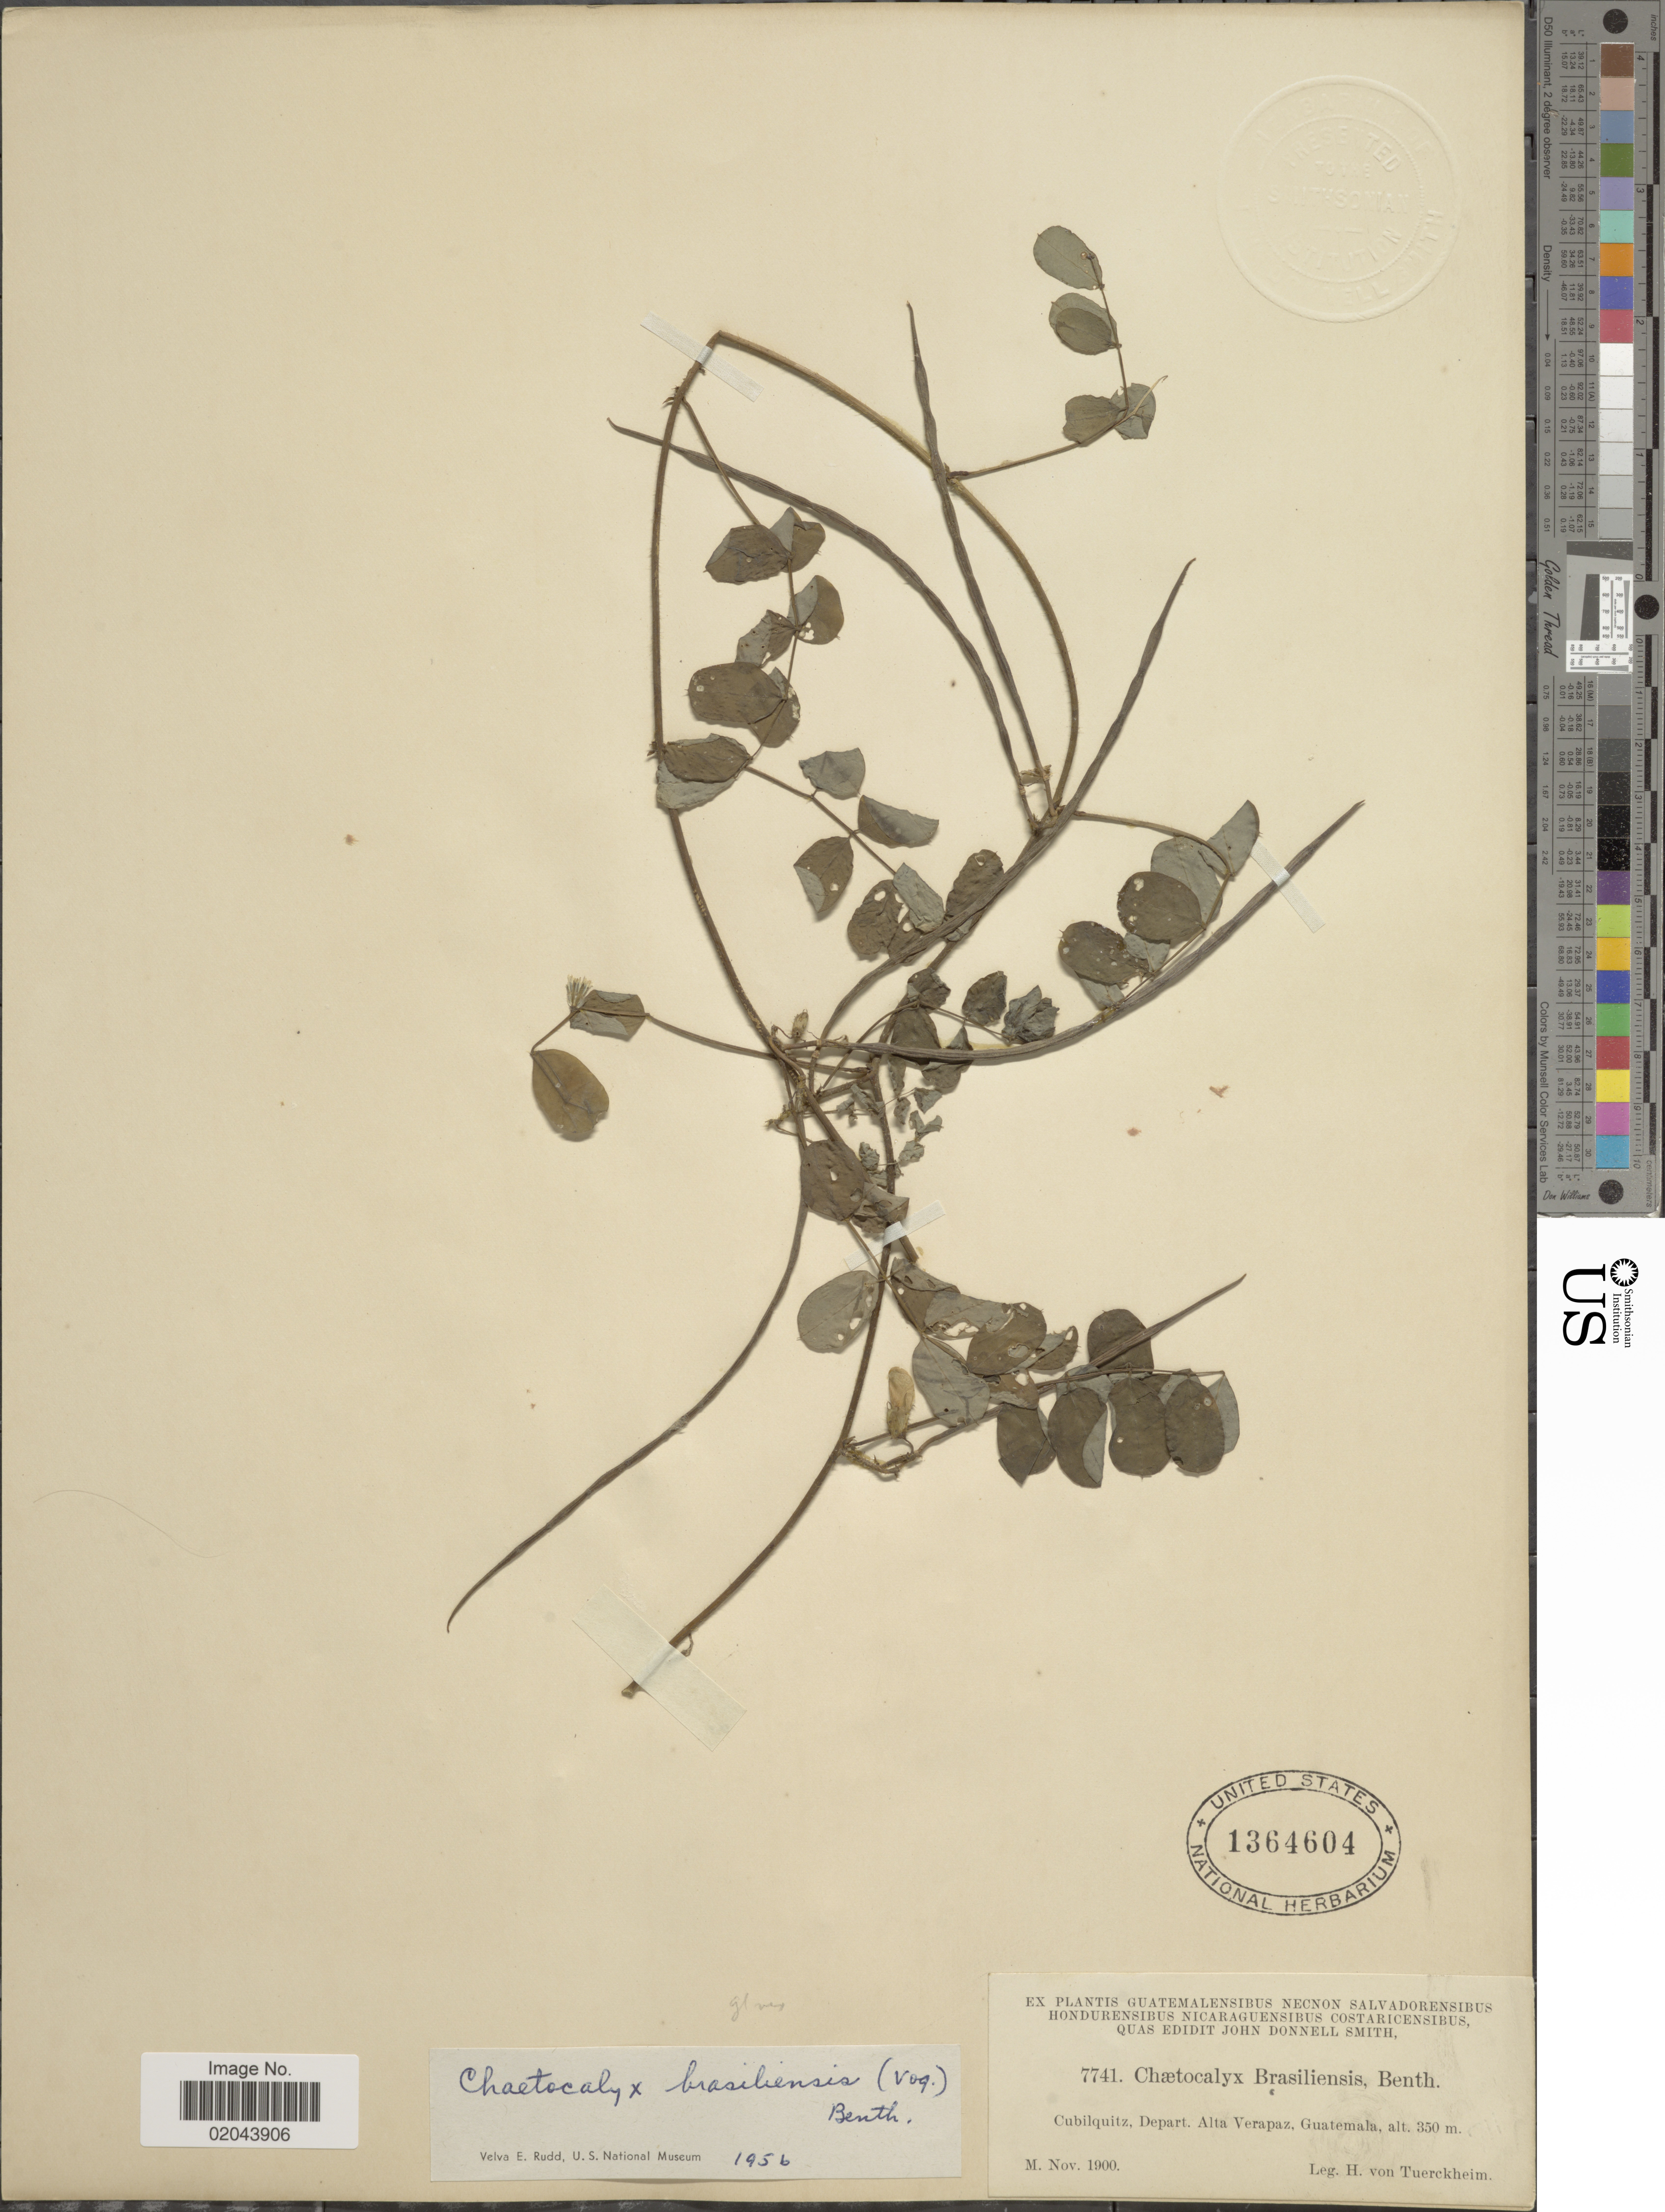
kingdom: Plantae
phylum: Tracheophyta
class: Magnoliopsida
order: Fabales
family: Fabaceae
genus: Chaetocalyx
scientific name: Chaetocalyx brasiliensis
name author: (Vogel) Benth.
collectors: H. von Türckheim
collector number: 7741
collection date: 1900-11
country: Guatemala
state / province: Alta Verapaz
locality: Cubilquitz.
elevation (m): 350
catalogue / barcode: US 1364604